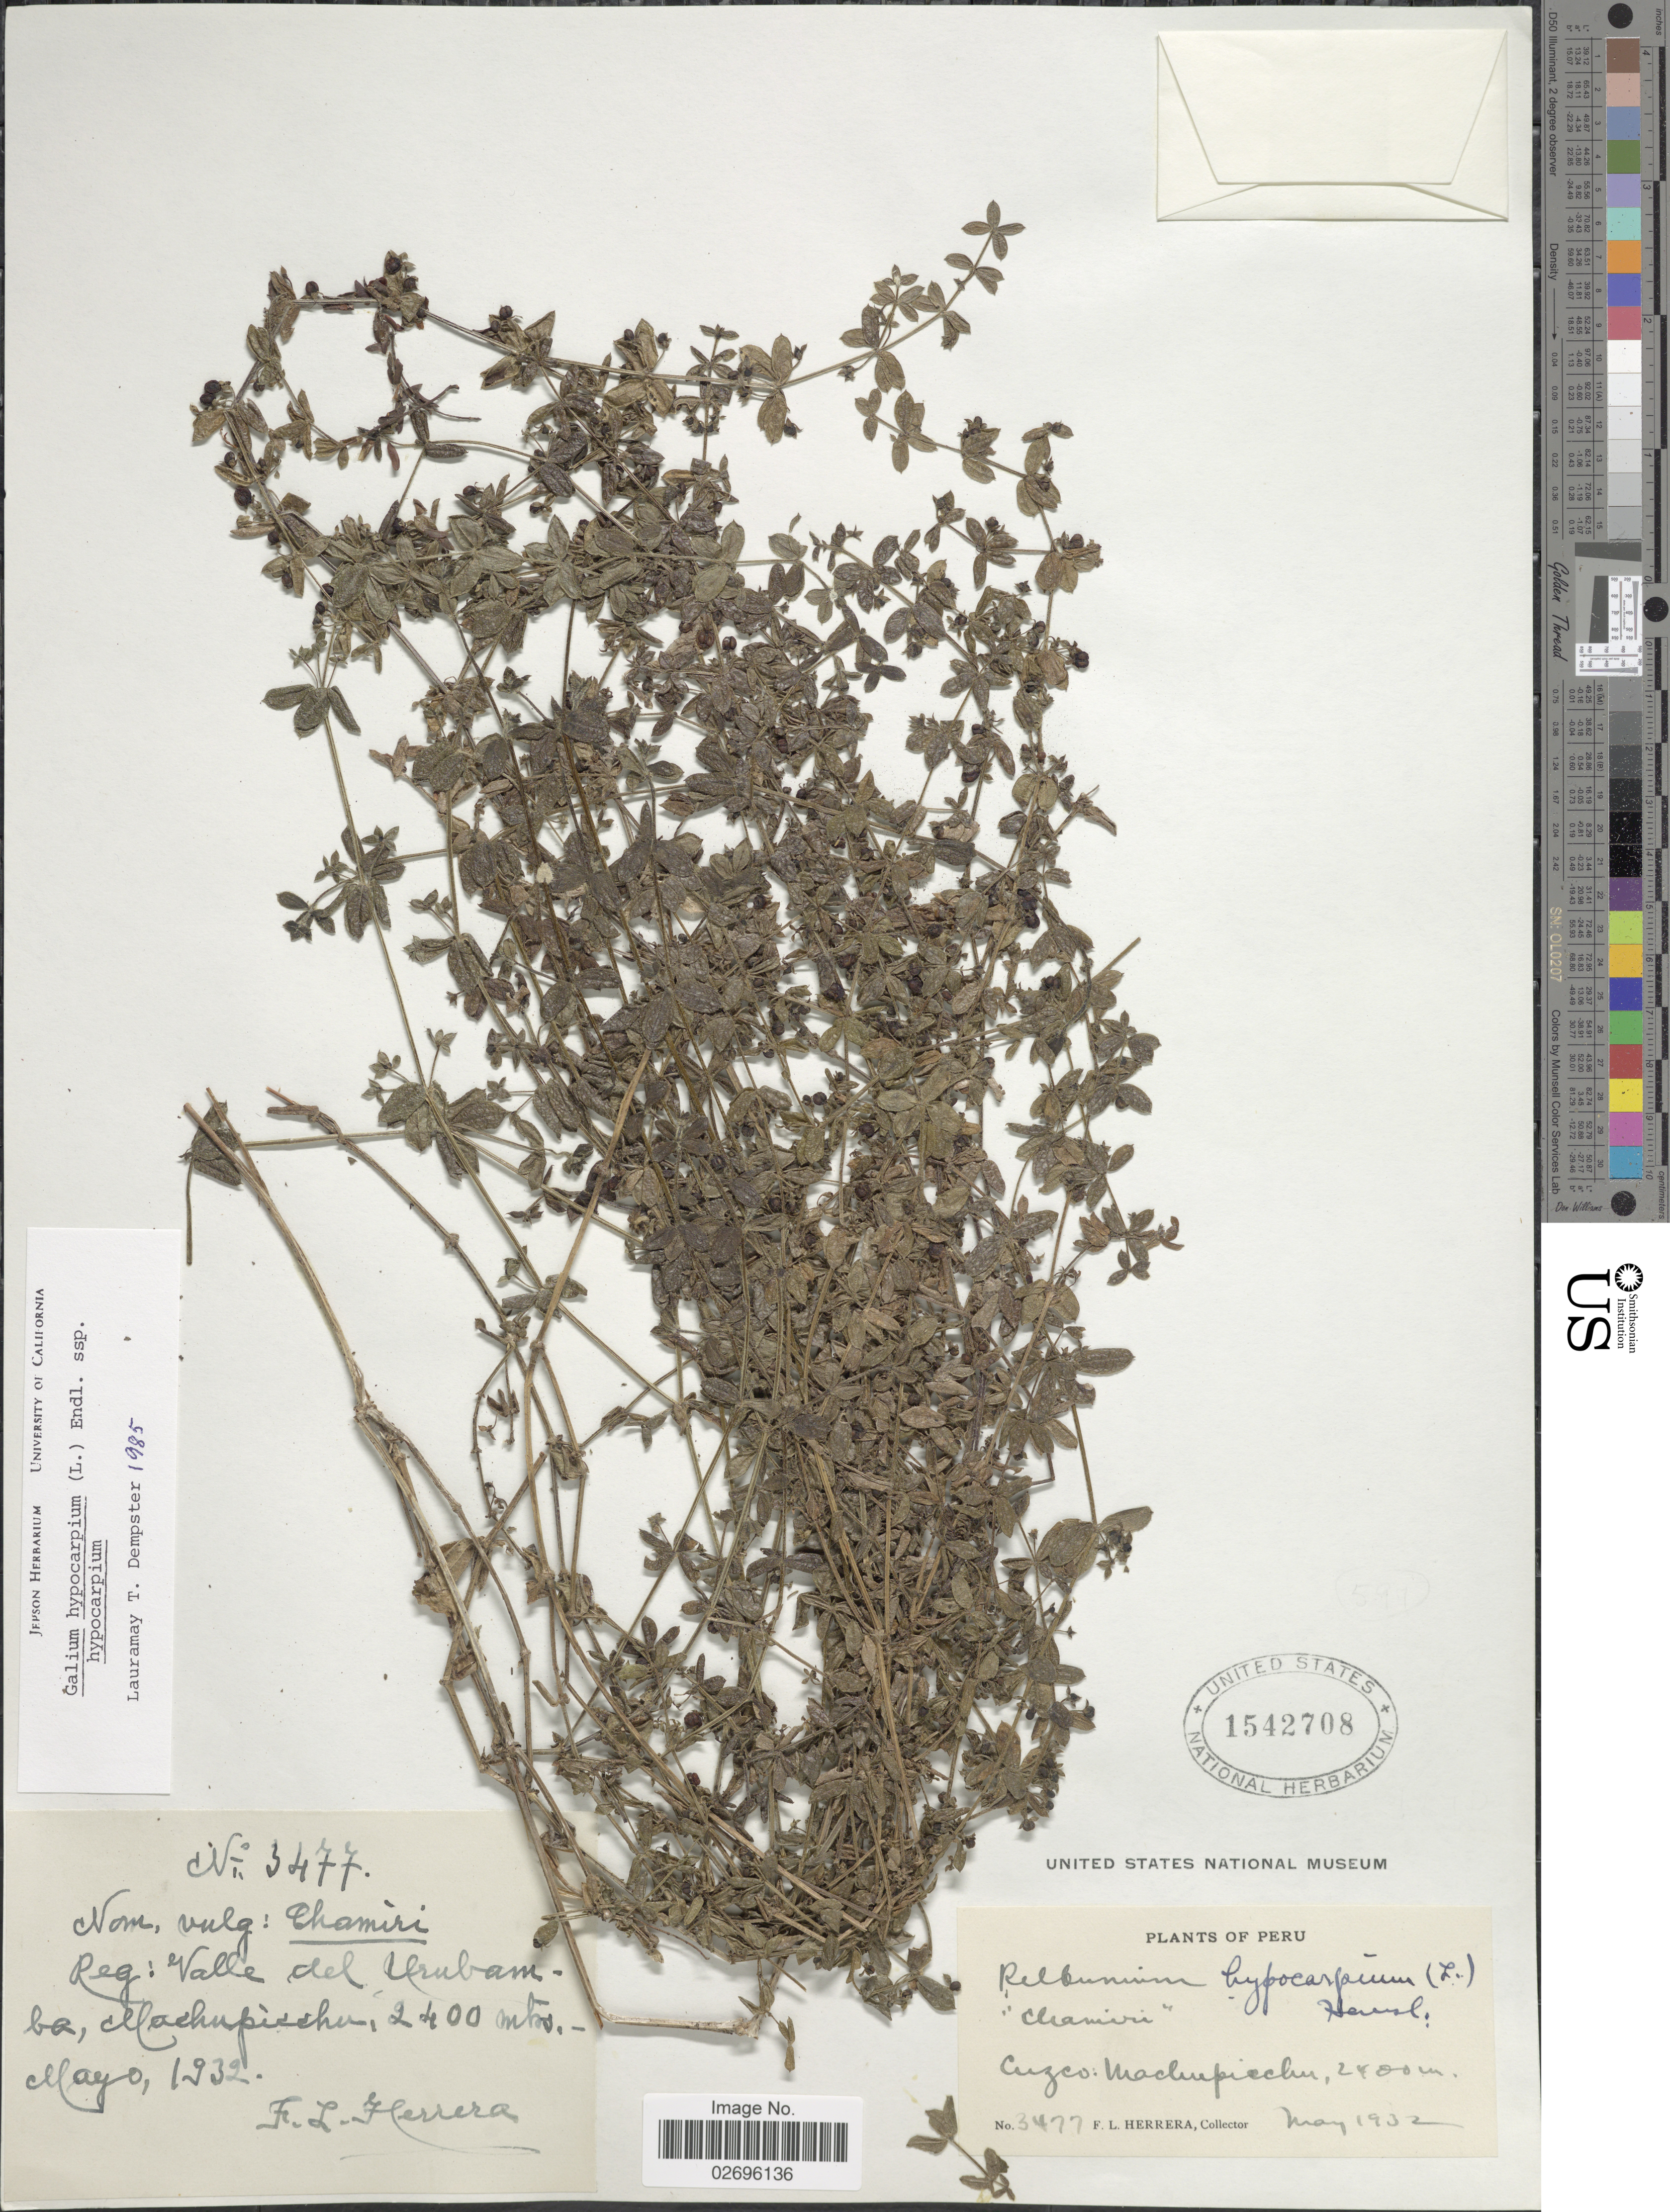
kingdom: Plantae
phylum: Tracheophyta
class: Magnoliopsida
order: Gentianales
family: Rubiaceae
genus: Galium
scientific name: Galium hypocarpium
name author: (L.) Endl. ex Griseb.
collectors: F. L. Herrera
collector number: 3477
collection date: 1932-05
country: Peru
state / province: Cusco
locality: Valle del Urubamba. Cuzco, Machu Picchu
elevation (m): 2400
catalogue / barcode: US 1542708